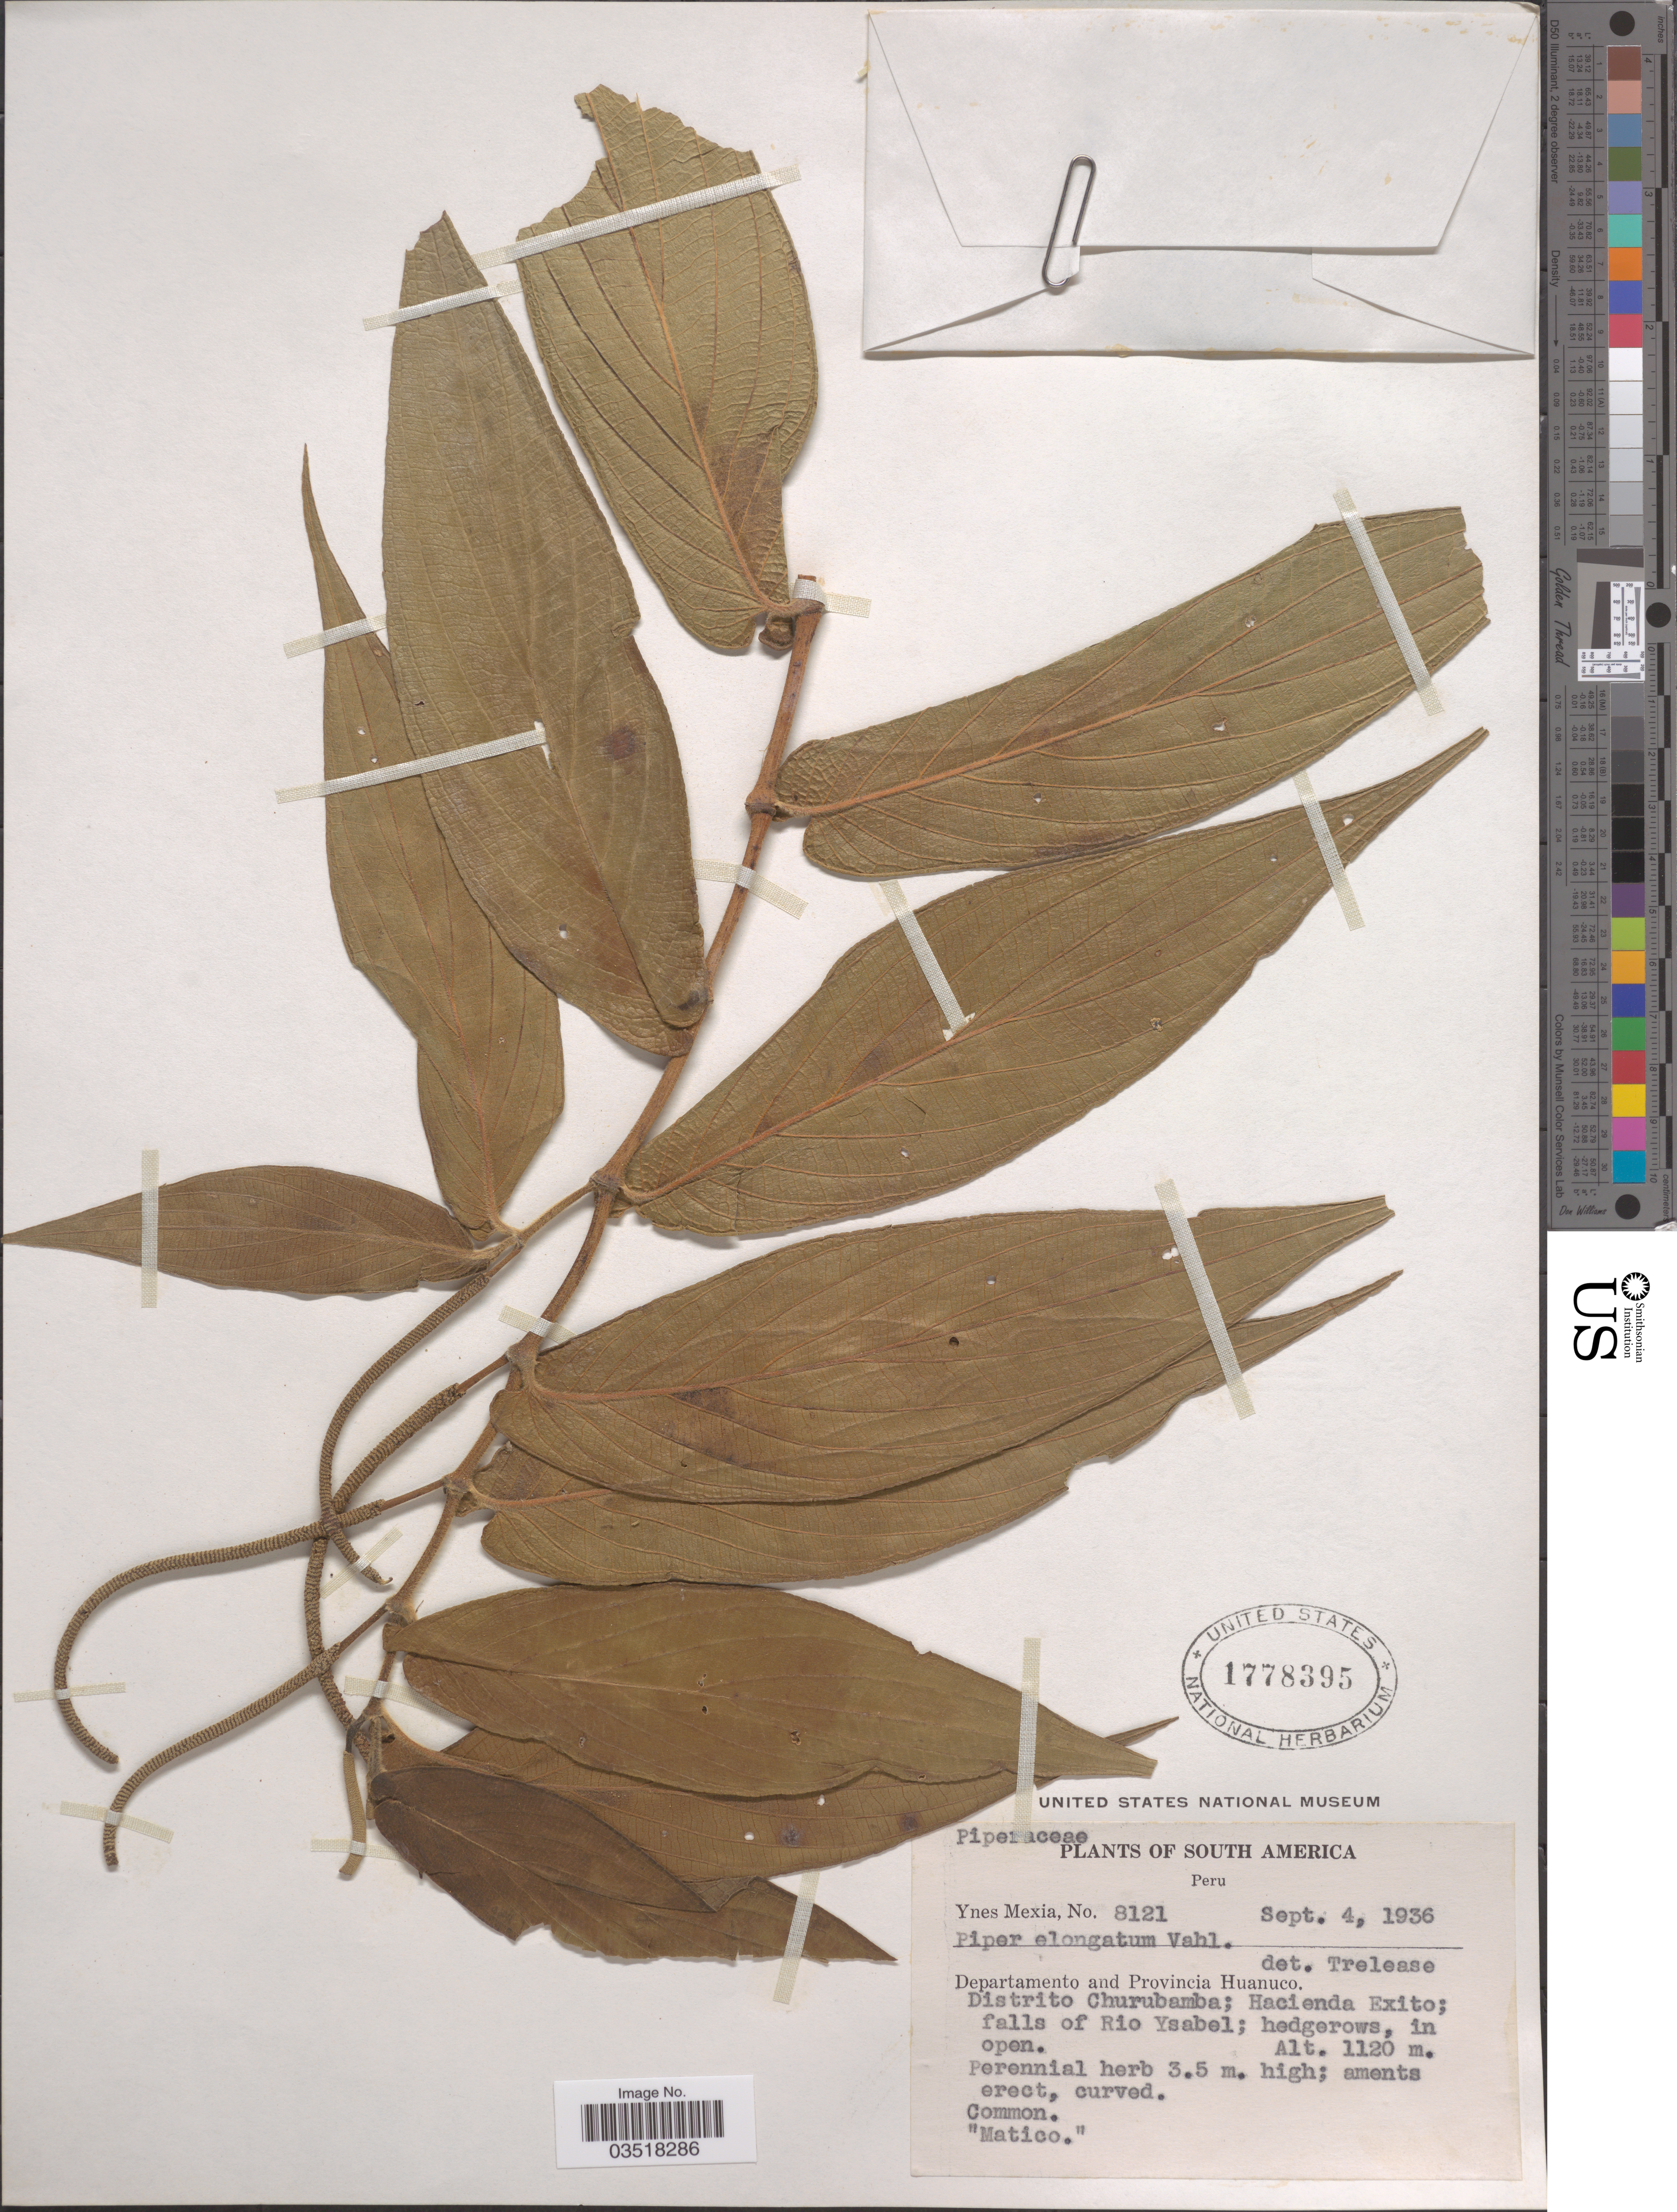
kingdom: Plantae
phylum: Tracheophyta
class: Magnoliopsida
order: Piperales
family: Piperaceae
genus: Piper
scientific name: Piper elongatum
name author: Vahl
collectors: Y. Mexia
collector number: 8121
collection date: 1936-09-04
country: Peru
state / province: Huánuco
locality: Departamento and Provincia Huanuco. Distrito Churubamba; Hacienda Exito; falls of Rio Ysabel.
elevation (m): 1120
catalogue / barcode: US 1778395